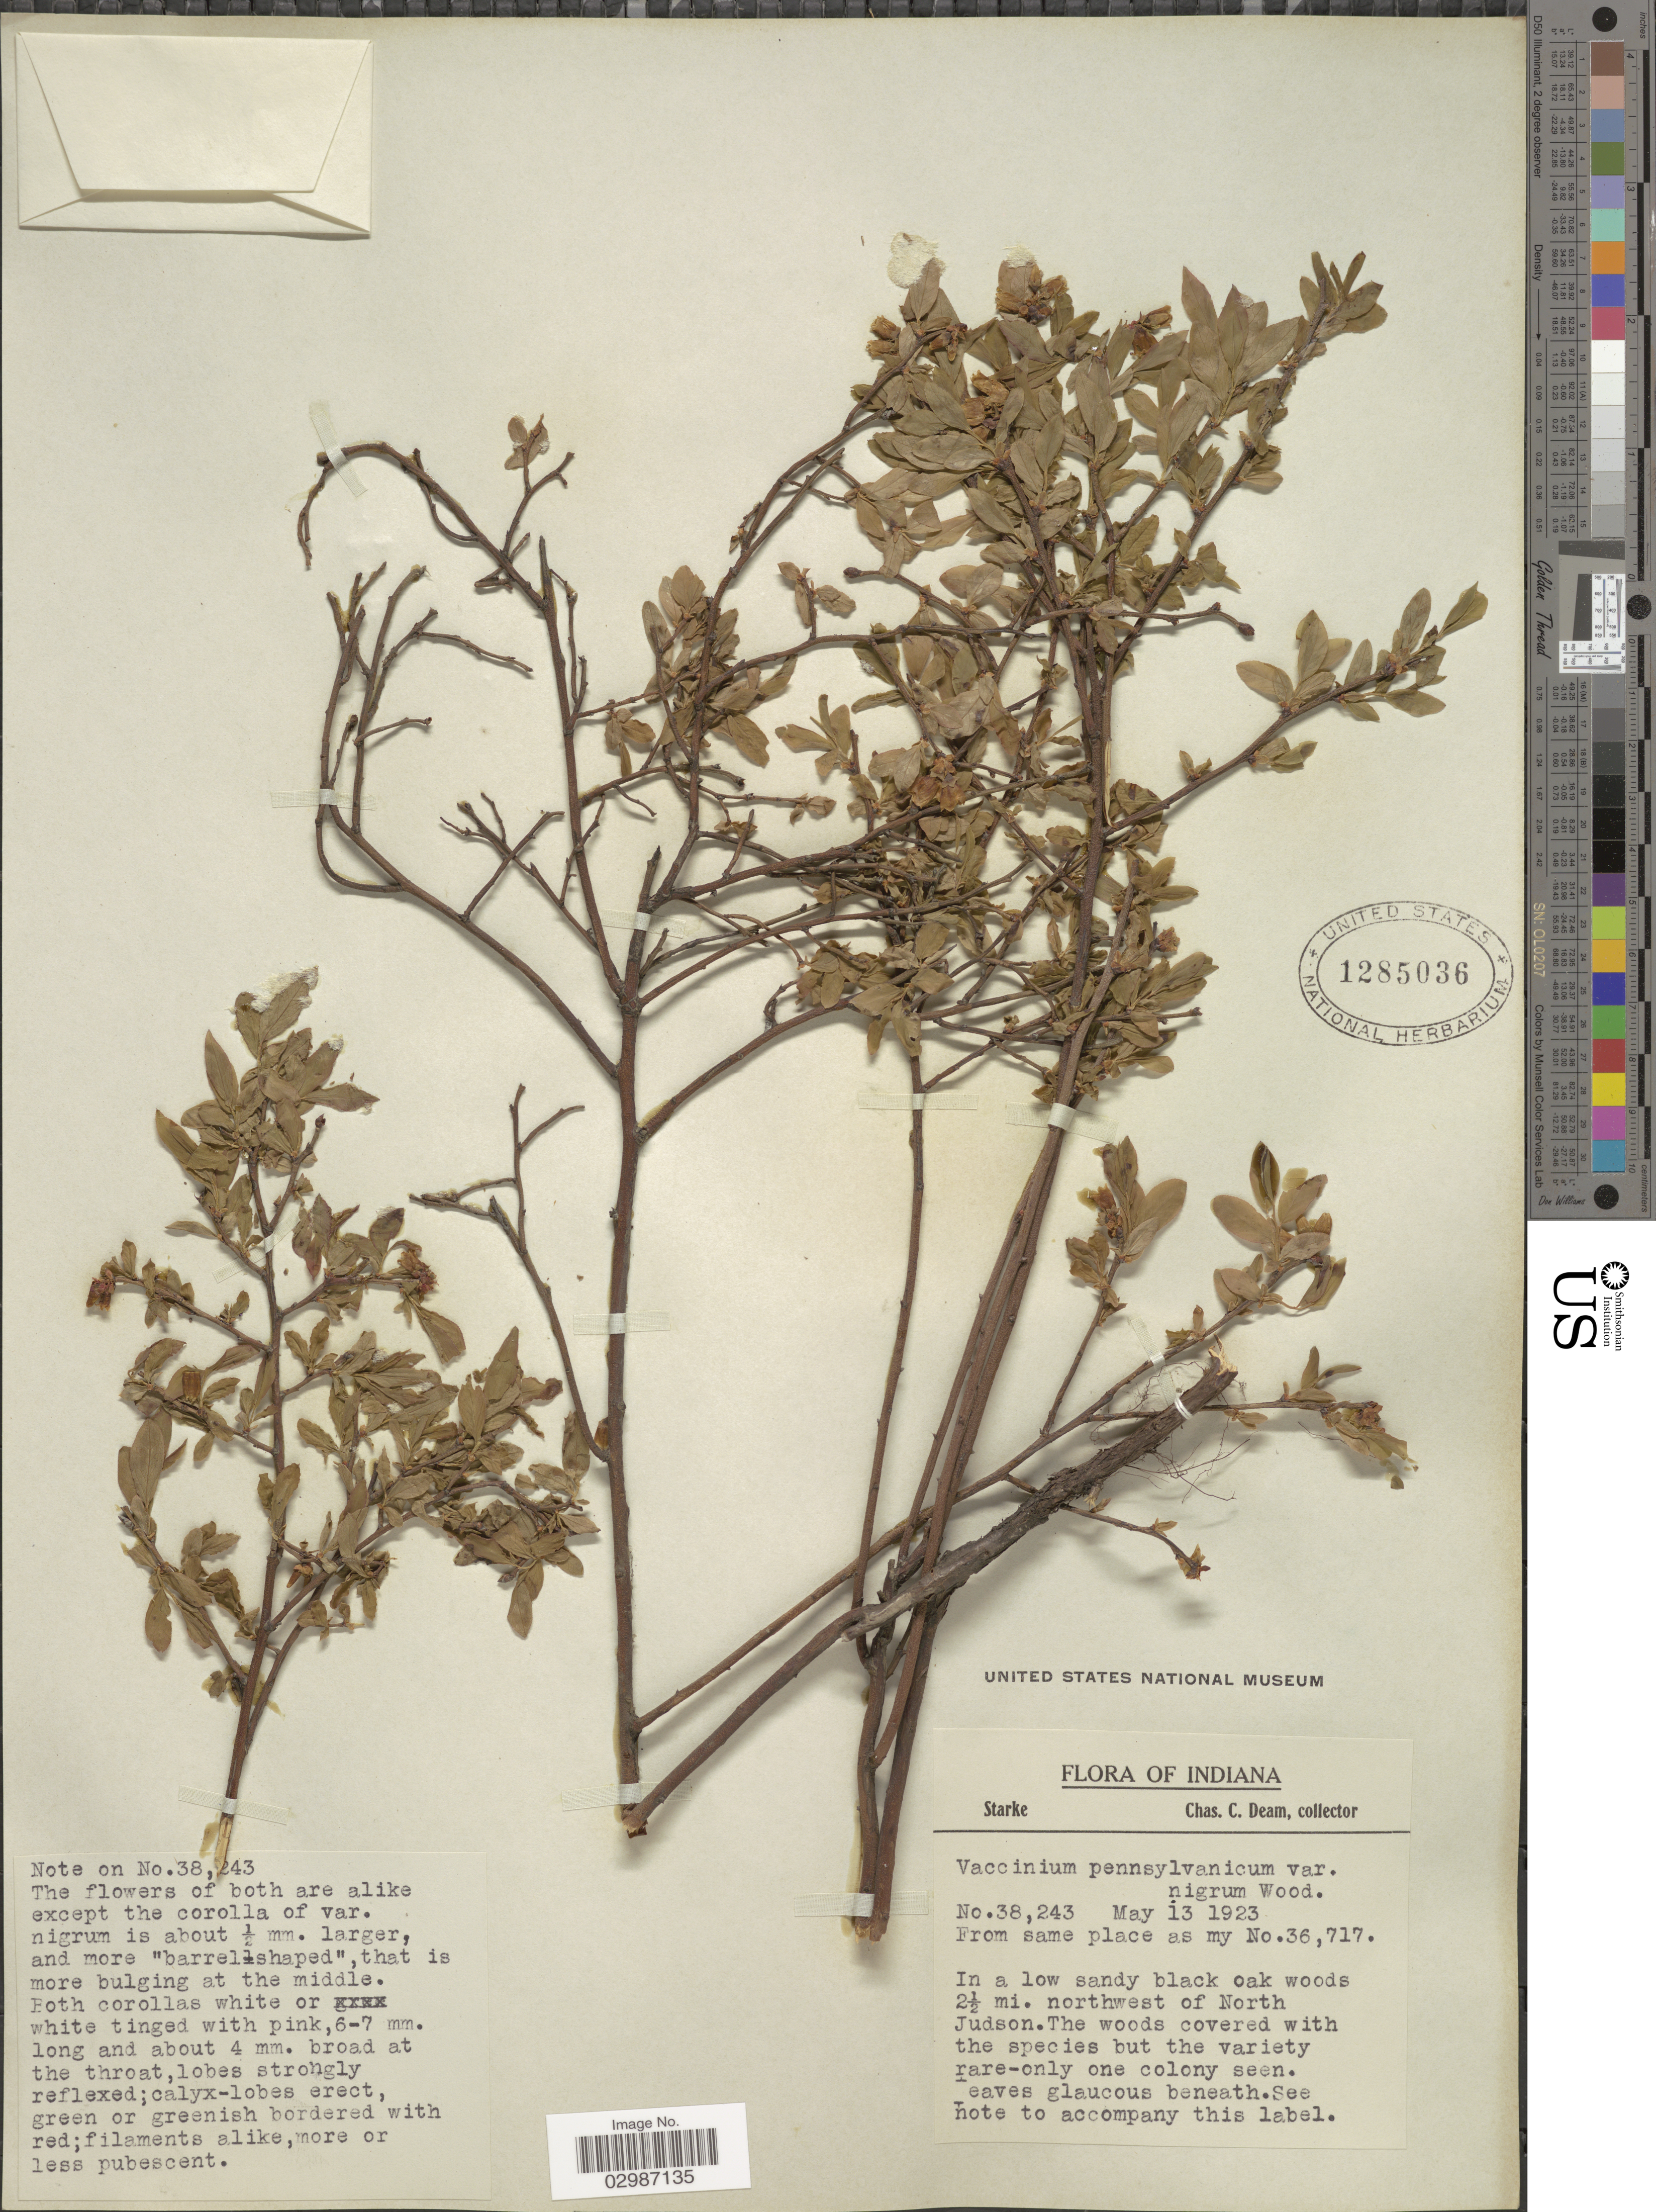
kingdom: Plantae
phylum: Tracheophyta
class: Magnoliopsida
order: Ericales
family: Ericaceae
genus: Vaccinium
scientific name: Vaccinium angustifolium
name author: Aiton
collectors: C. C. Deam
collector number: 38243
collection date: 1923-05-13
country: United States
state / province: Indiana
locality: Starke. In a low sandy black oak woods 2½ mi. northwest of North Judson.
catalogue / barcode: US 1285036